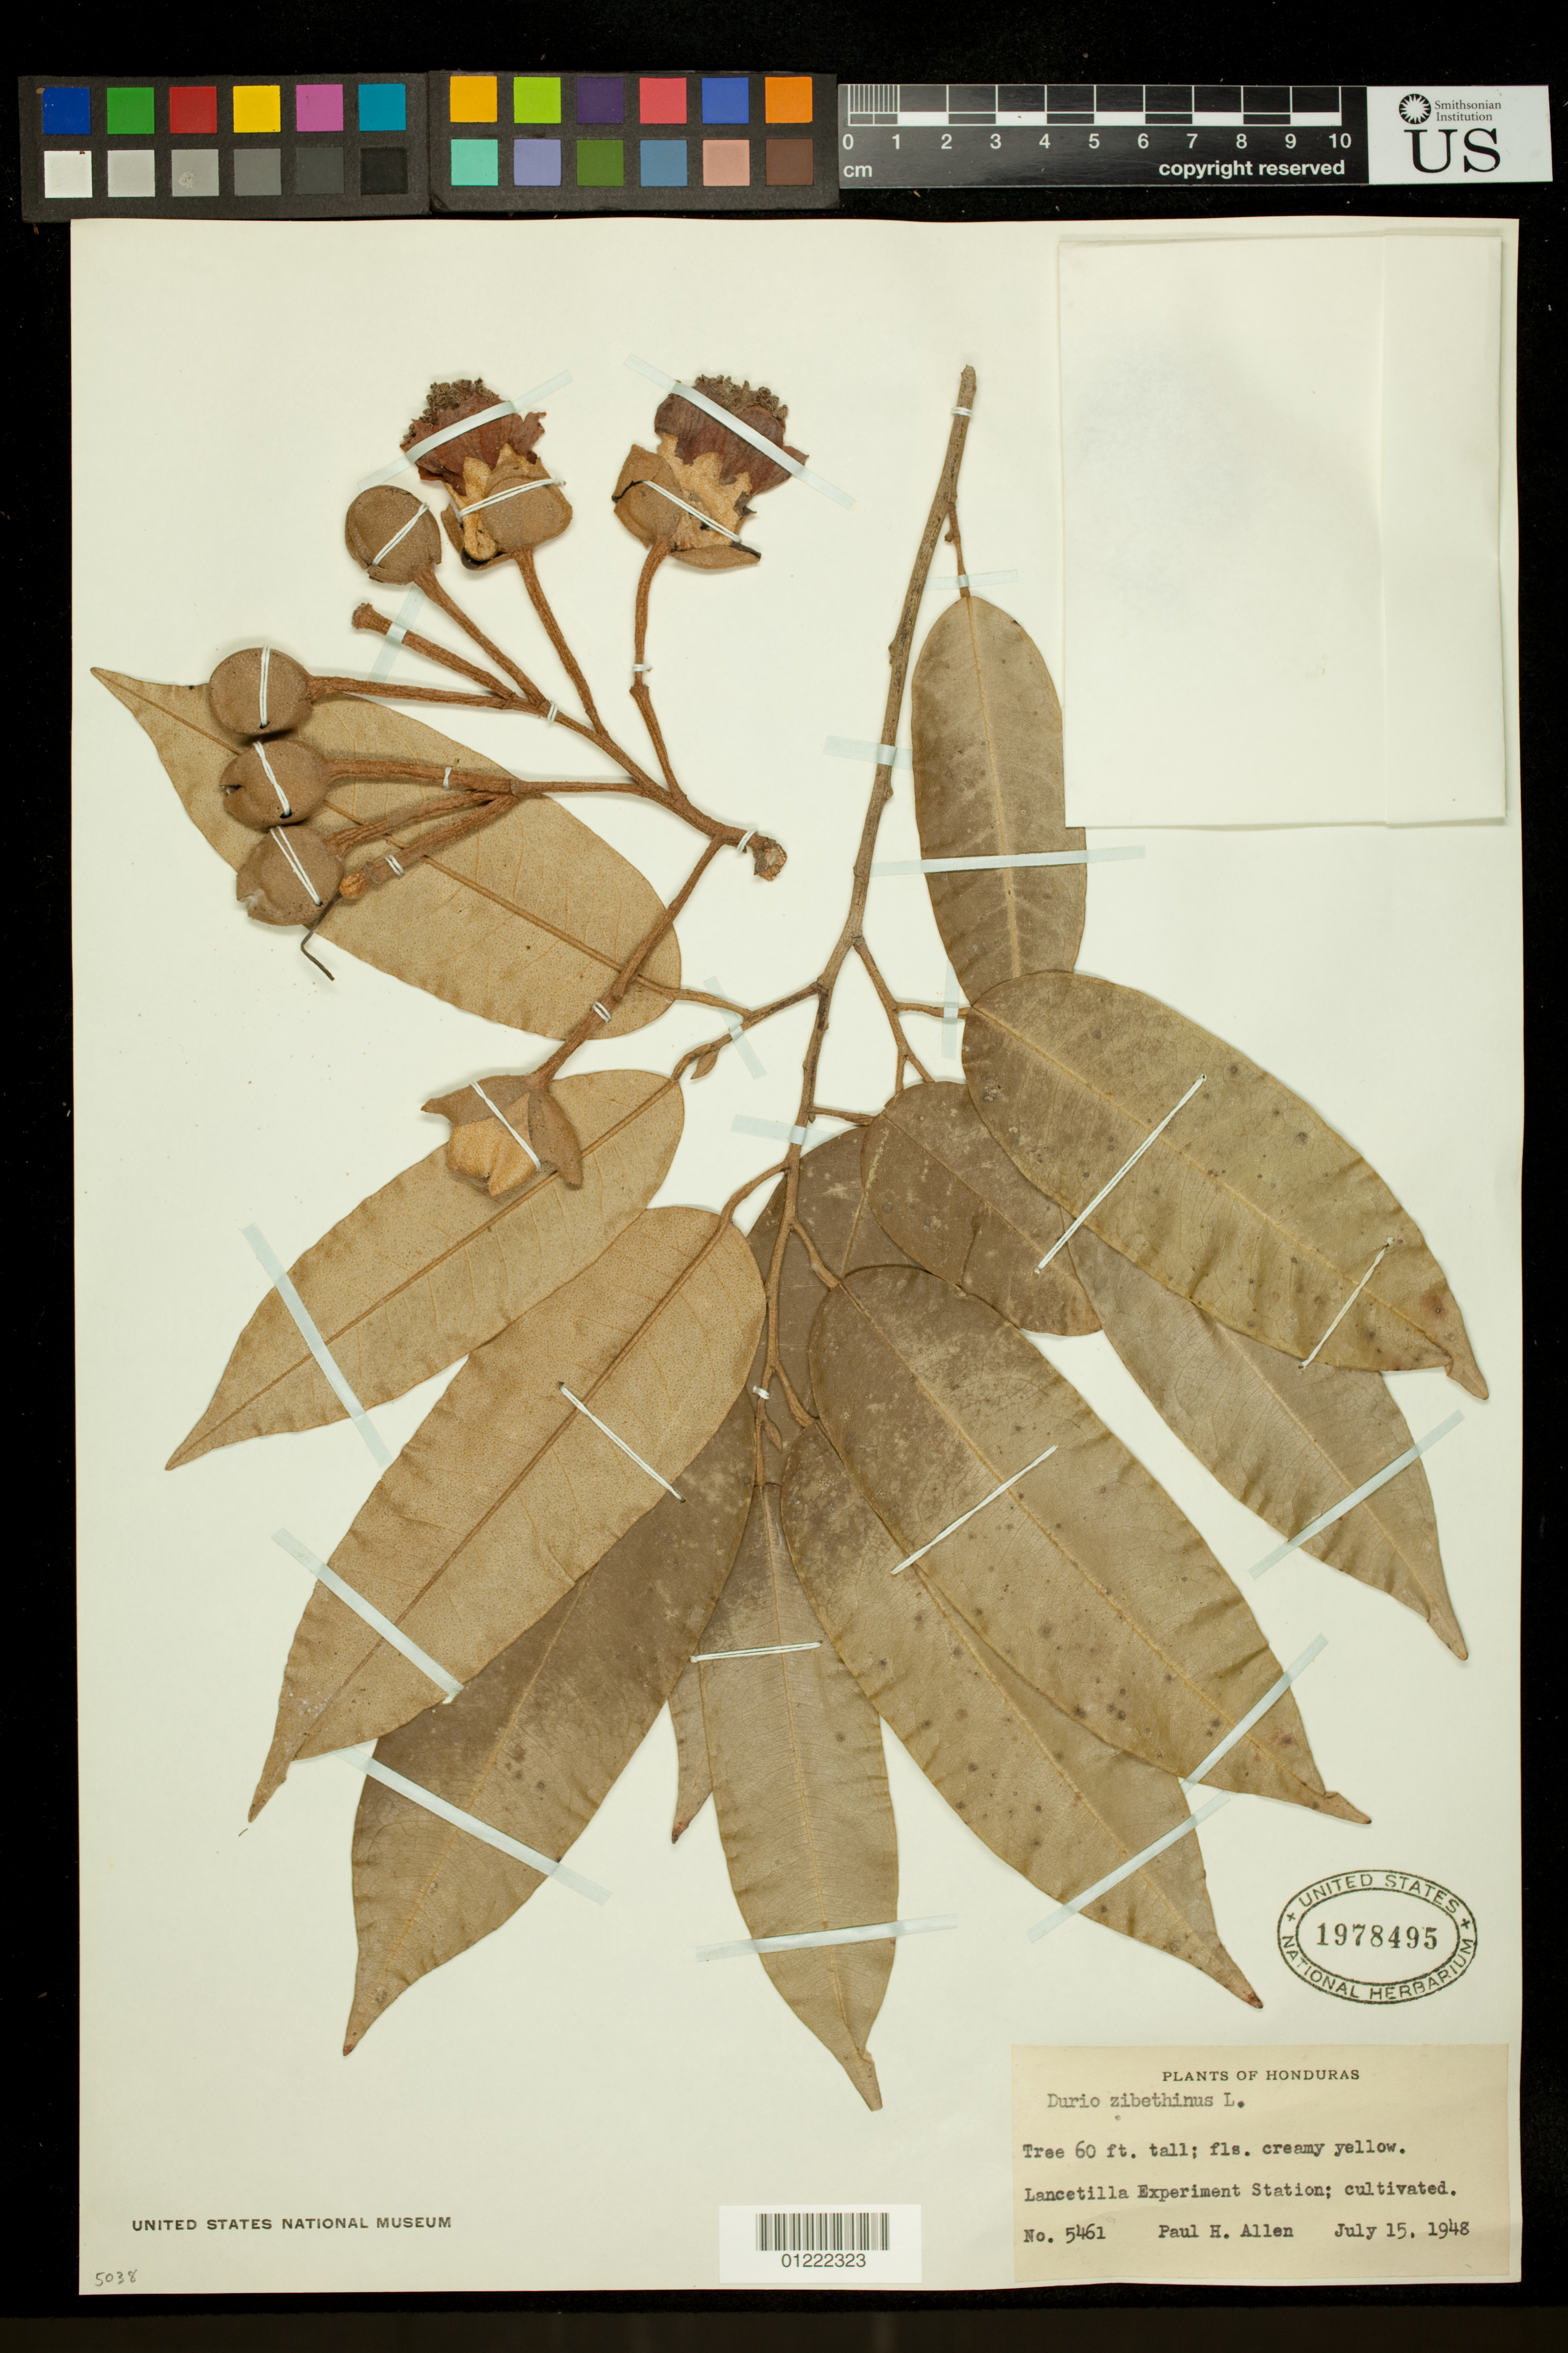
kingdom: Plantae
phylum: Tracheophyta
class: Magnoliopsida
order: Malvales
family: Malvaceae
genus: Durio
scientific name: Durio zibethinus Moon, nom. illeg.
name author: Moon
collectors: P. H. Allen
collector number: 5461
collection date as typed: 7/15/1948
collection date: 1948-07-15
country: Honduras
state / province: Atlántida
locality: Lancetilla Experiment Station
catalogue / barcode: US 1978495